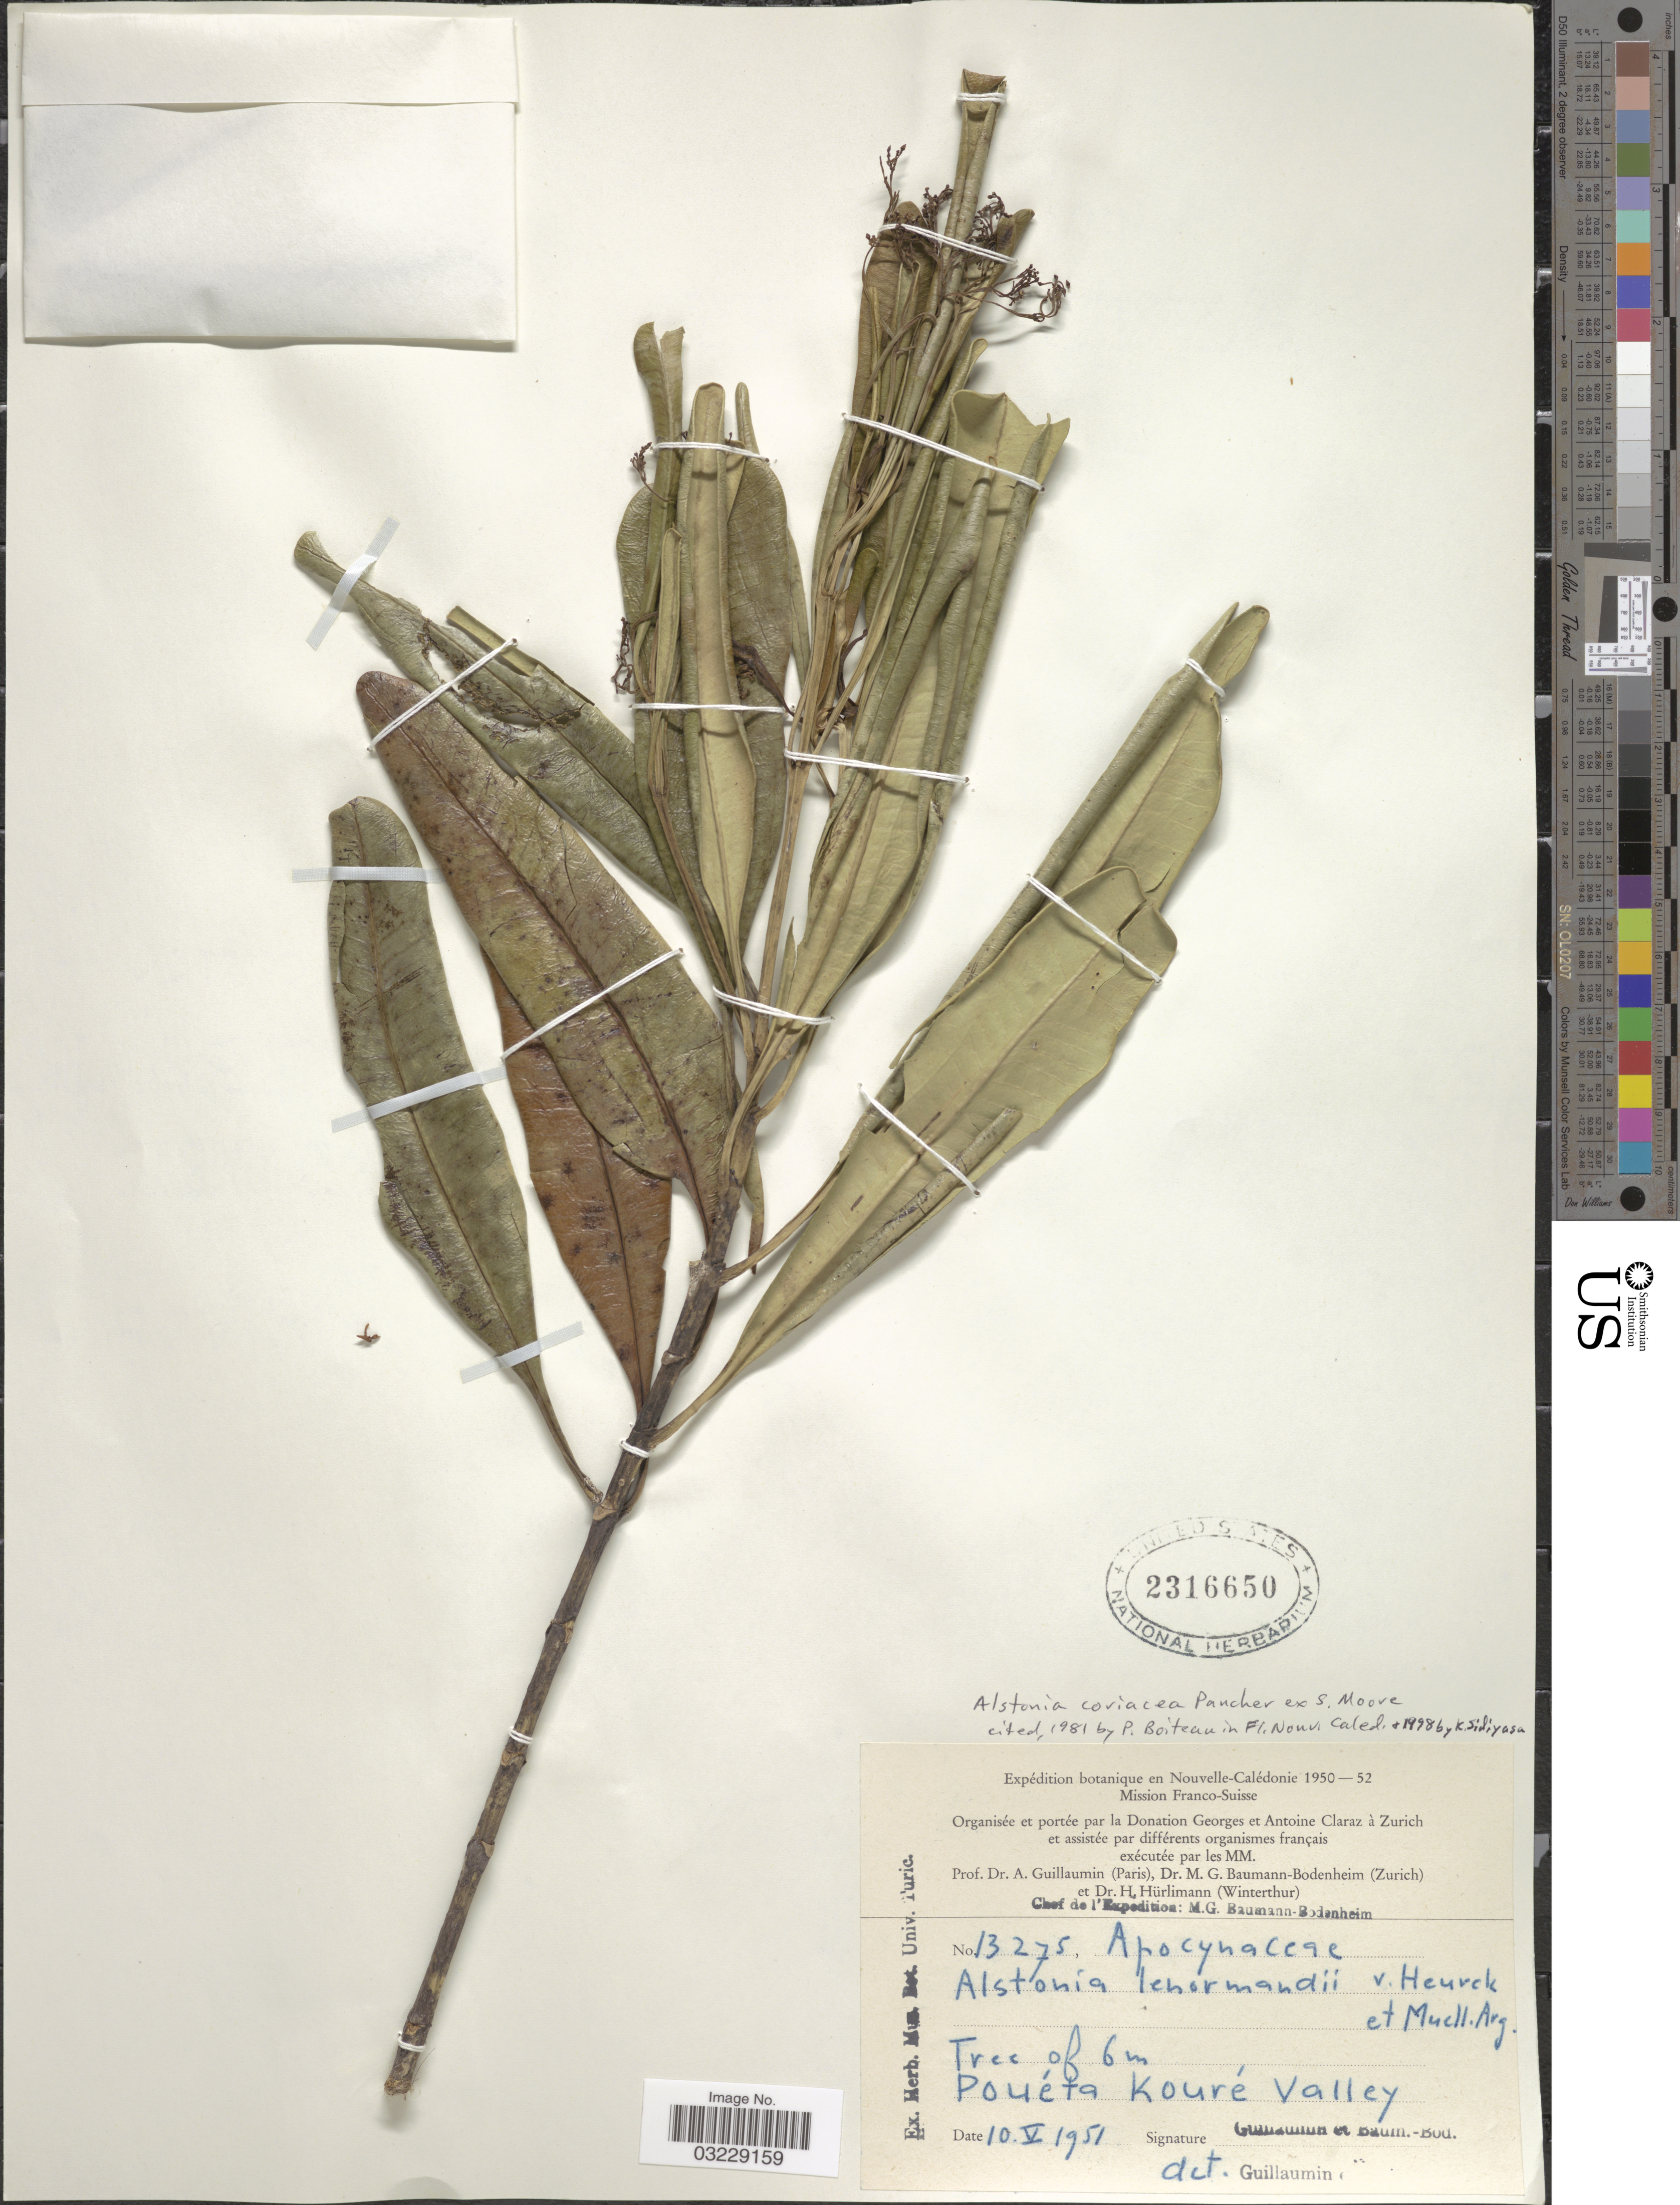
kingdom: Plantae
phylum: Tracheophyta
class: Magnoliopsida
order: Gentianales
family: Apocynaceae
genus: Alstonia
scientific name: Alstonia coriacea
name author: Pancher ex S. Moore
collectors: A. Guillaumin & M. G. Baumann-Bodenheim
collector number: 13275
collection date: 1951-05-10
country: New Caledonia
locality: Pouéta Kouré Valley.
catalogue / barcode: US 2316650